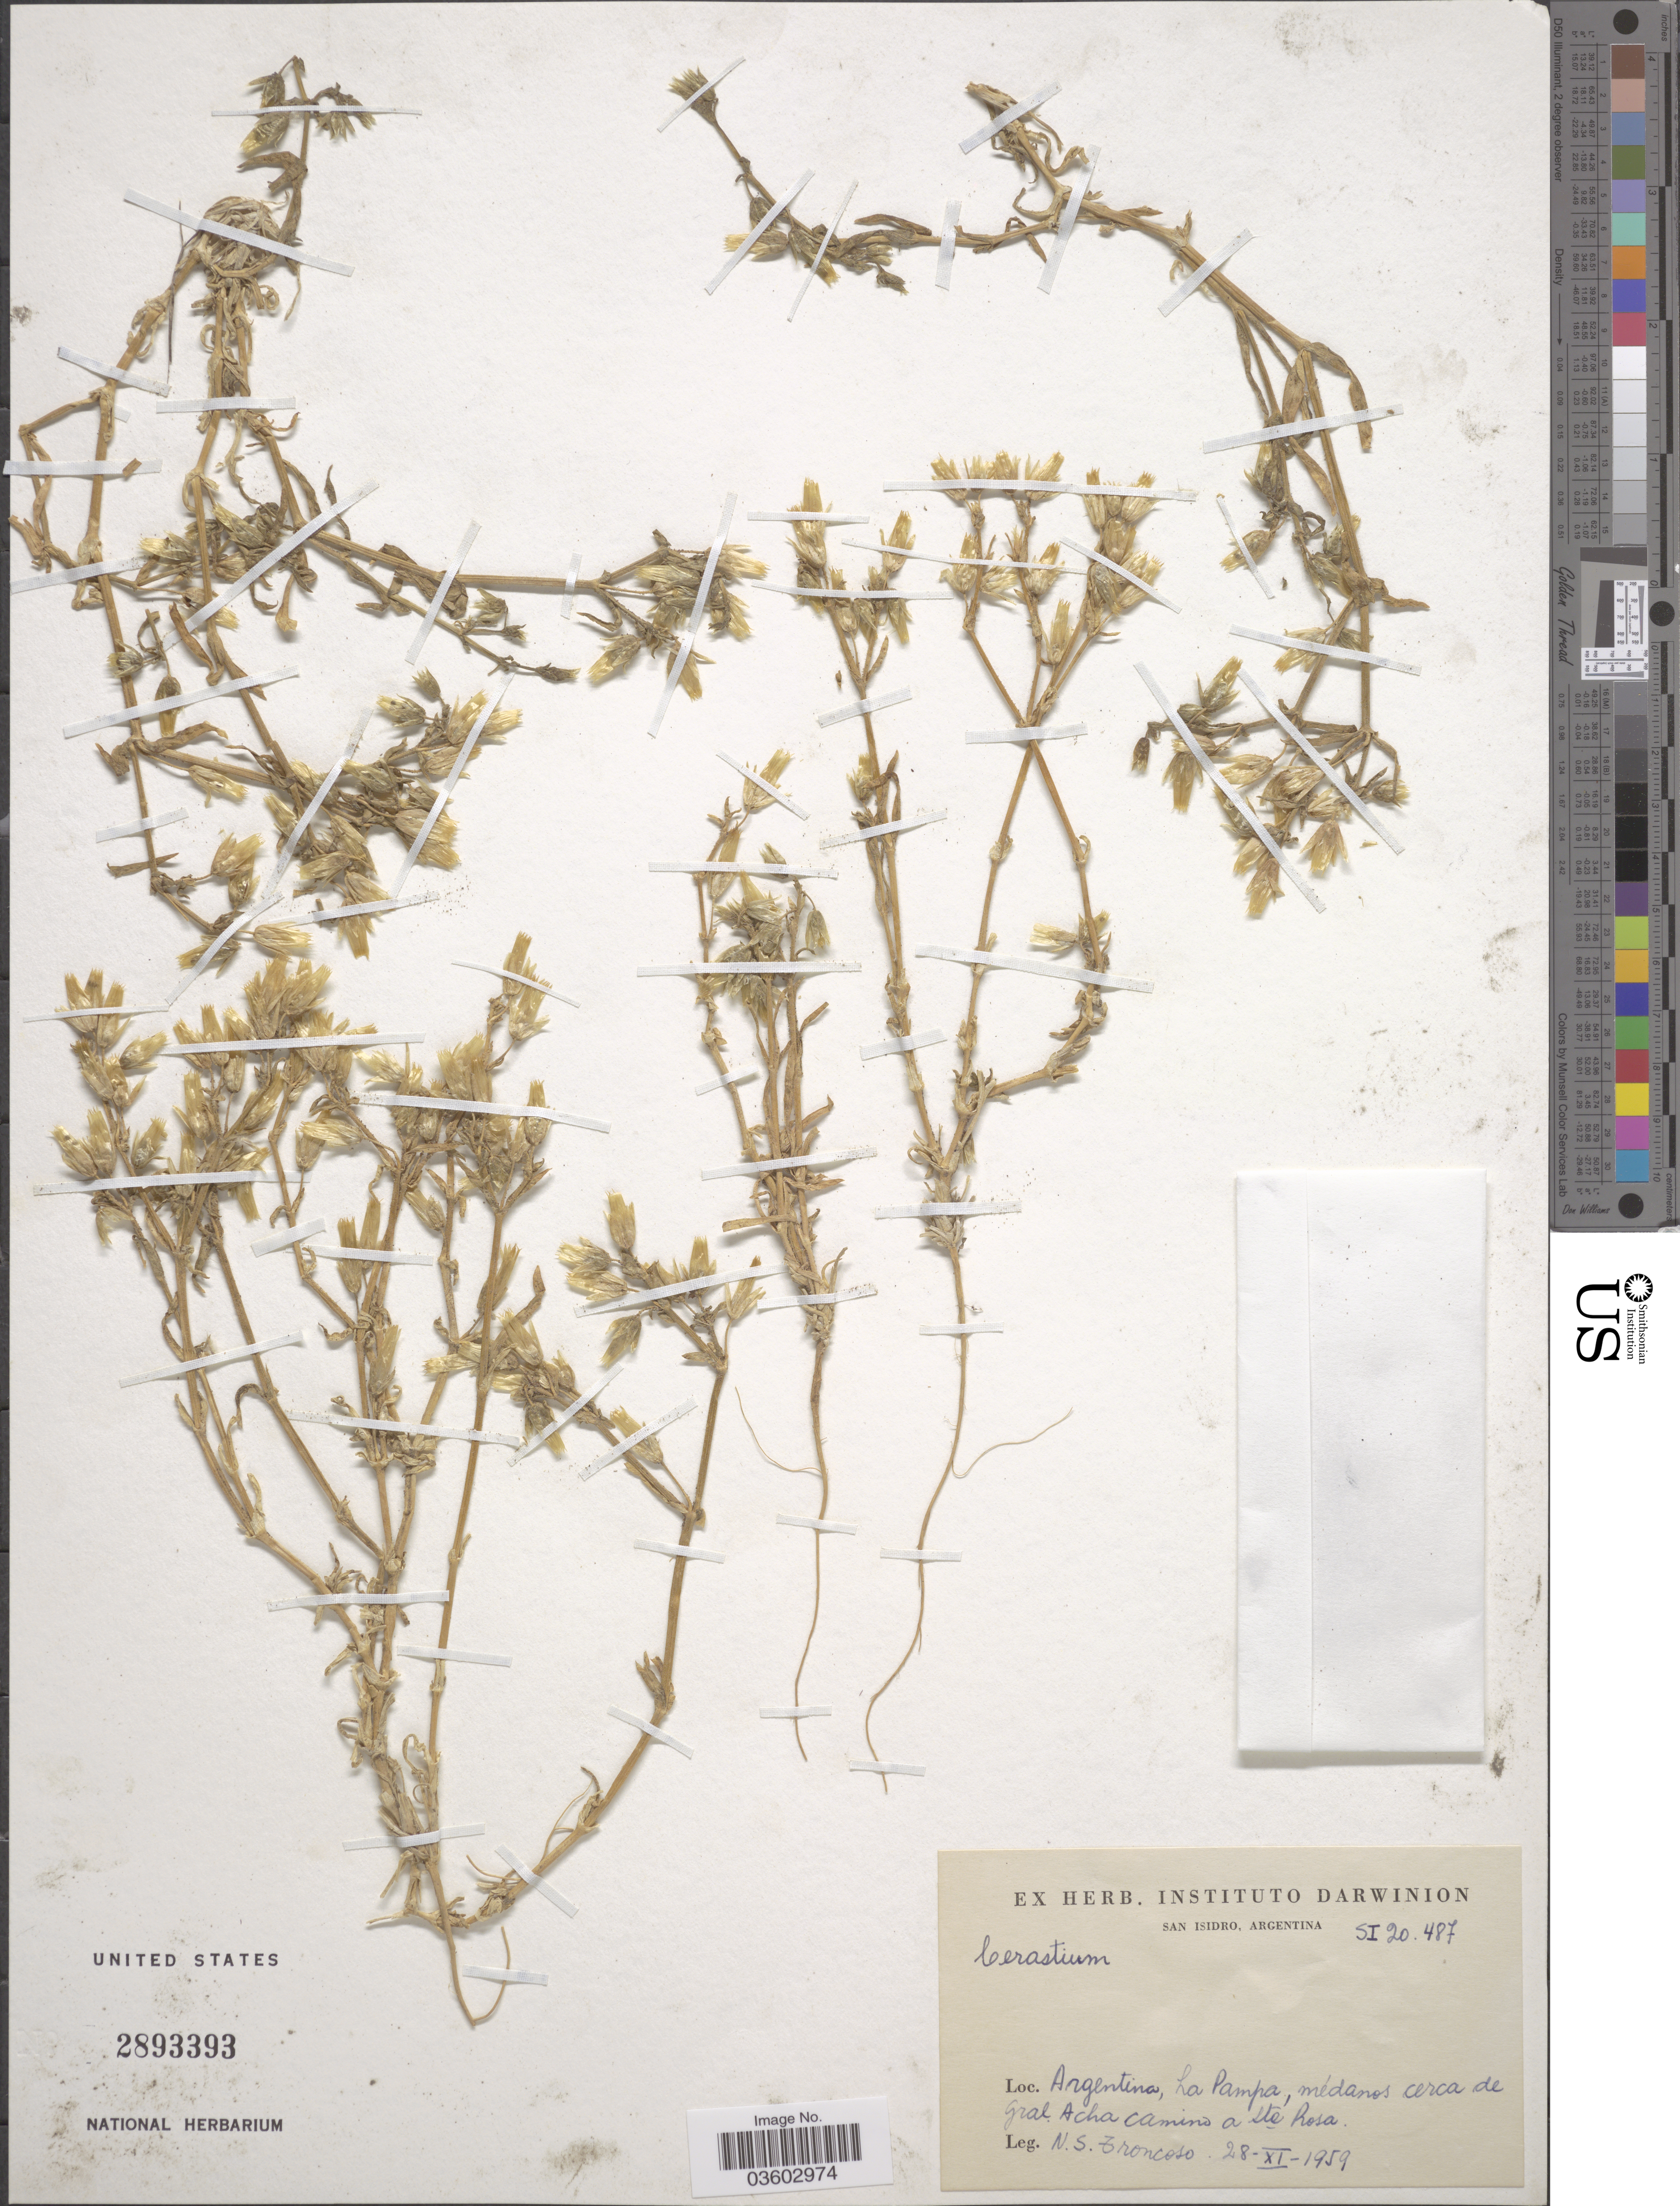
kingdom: Plantae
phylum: Tracheophyta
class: Magnoliopsida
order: Caryophyllales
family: Caryophyllaceae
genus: Cerastium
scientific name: Cerastium sp.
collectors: N. Troncoso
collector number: SI20487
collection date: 1959-11-28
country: Argentina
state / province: La Pampa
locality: Médanos cerca de Gral Acha Camino a Ste Rosa.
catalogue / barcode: US 2893393